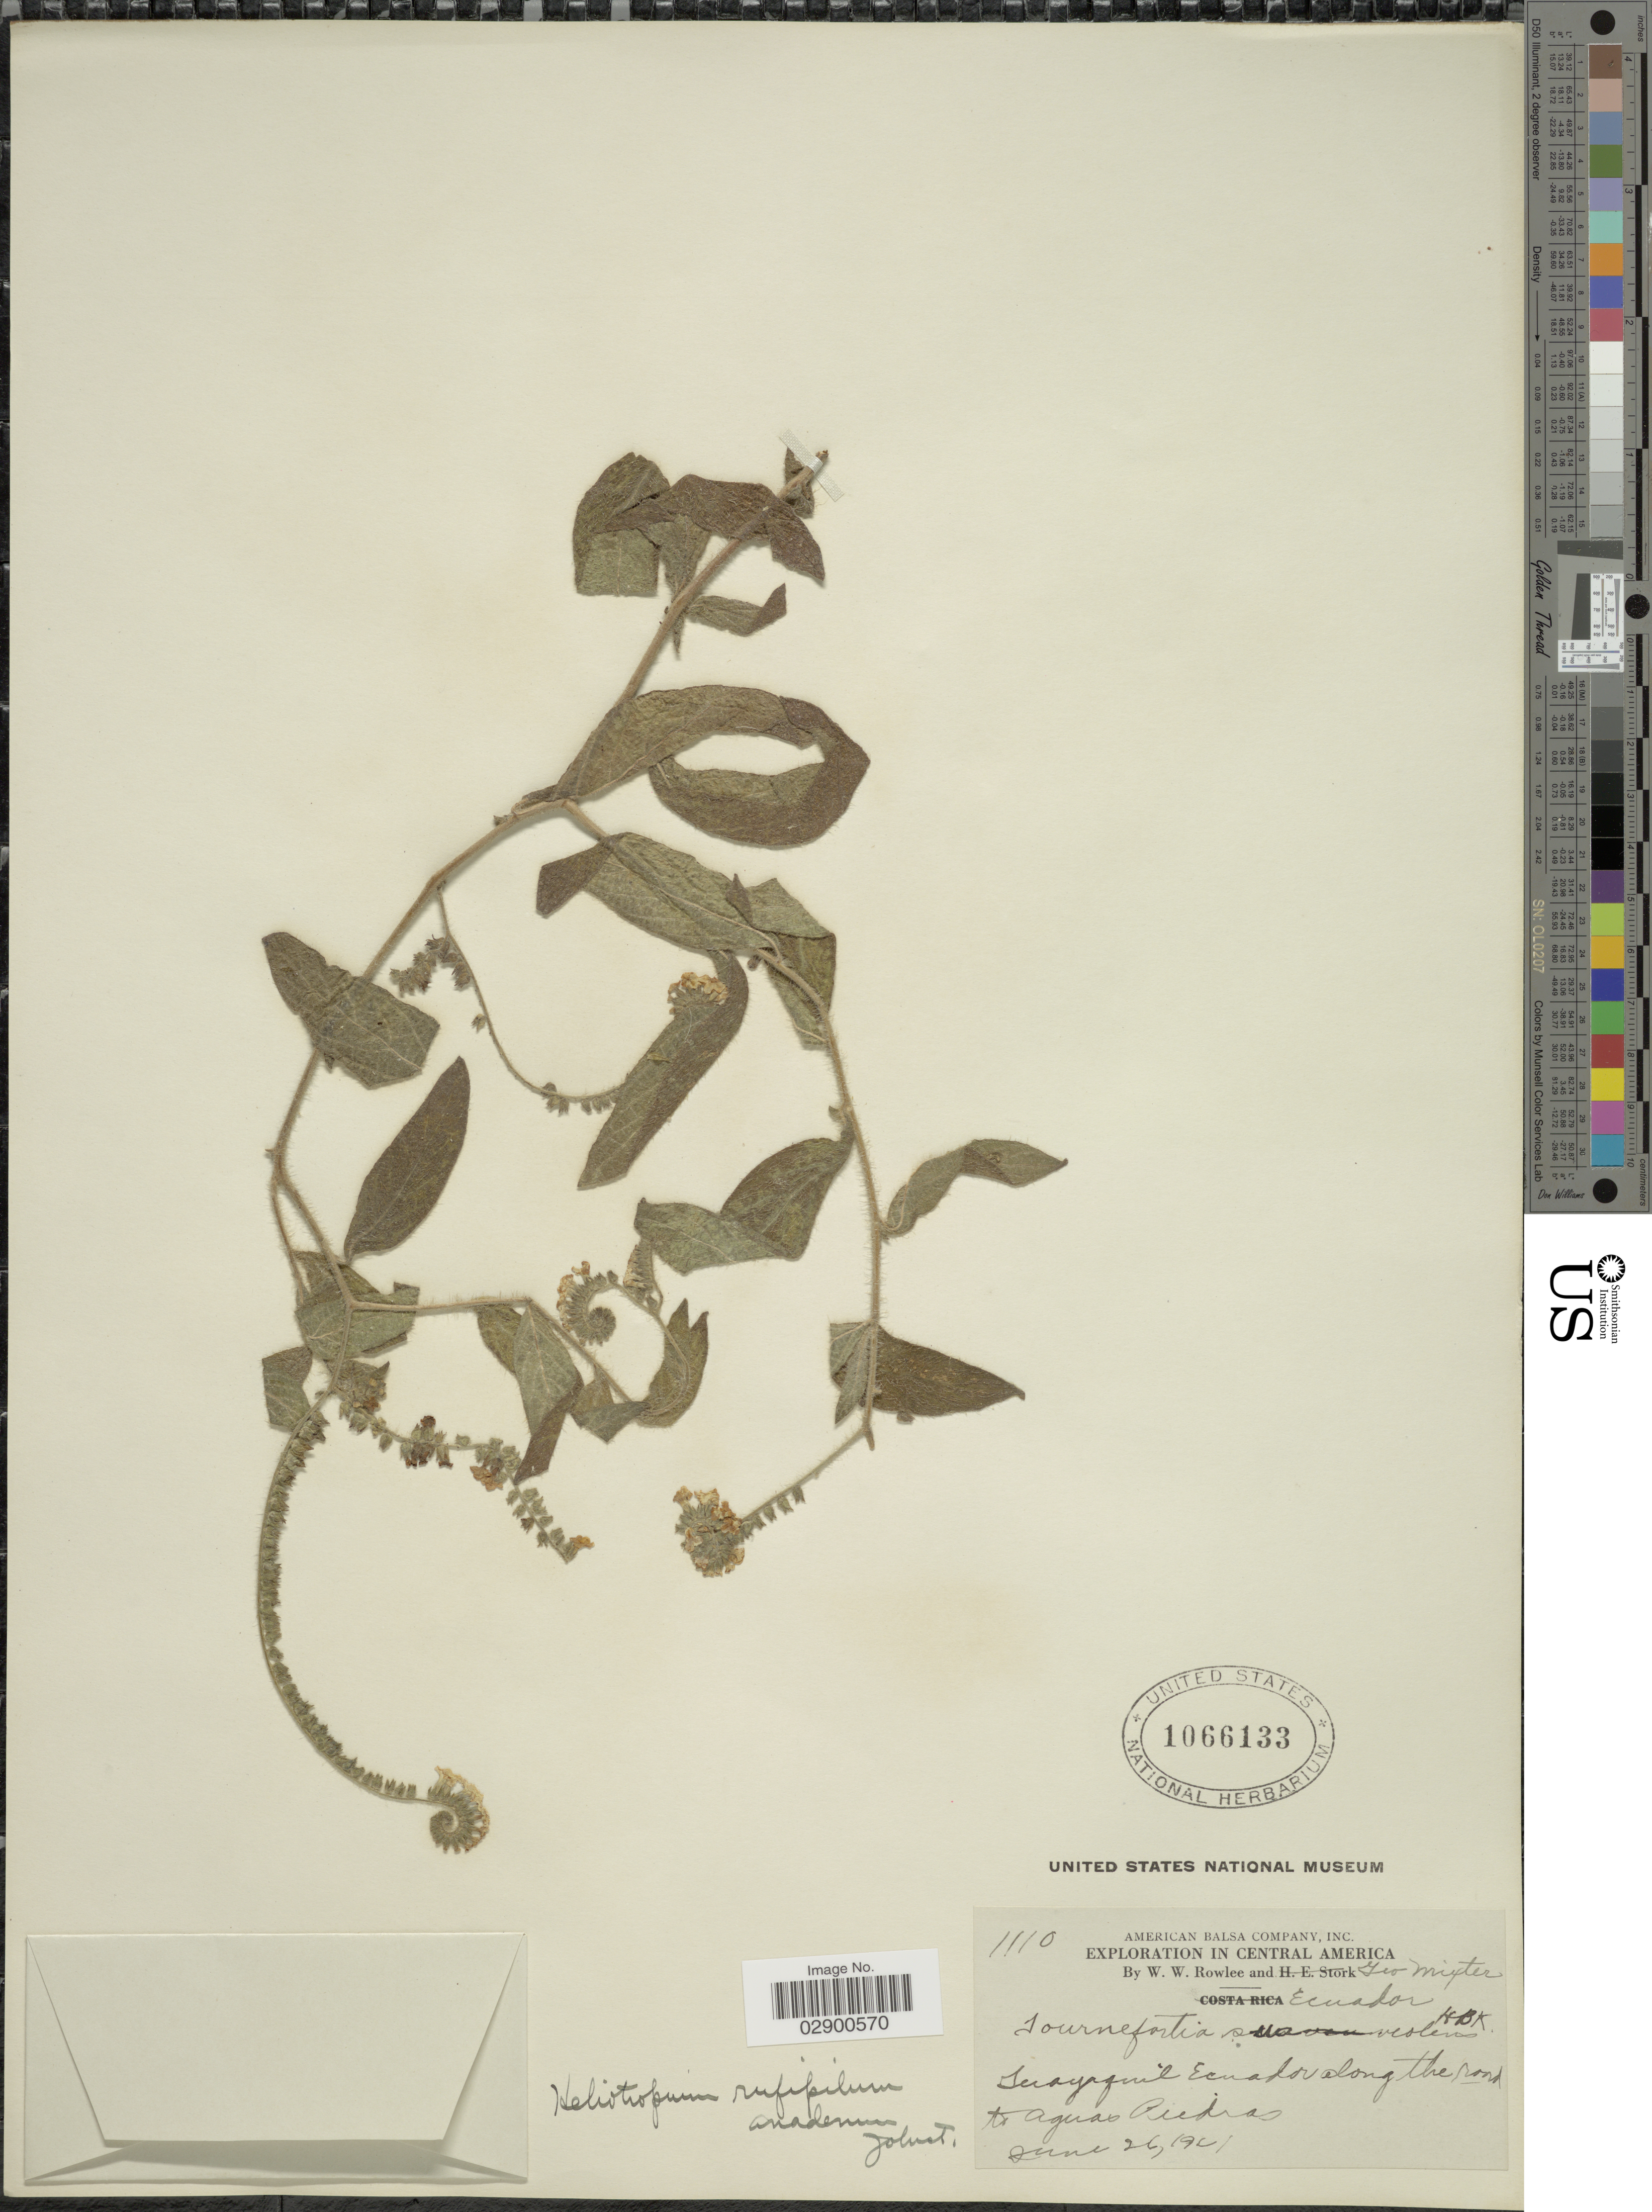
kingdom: Plantae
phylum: Tracheophyta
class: Magnoliopsida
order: Boraginales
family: Heliotropiaceae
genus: Heliotropium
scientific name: Heliotropium rufipilum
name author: (Benth.) I.M. Johnst.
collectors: W. W. Rowlee & G. Mixter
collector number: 1110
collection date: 1961-06-26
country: Ecuador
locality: Central America. Guayaquil Ecuador along the road to Aguas Piedras.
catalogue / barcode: US 1066133